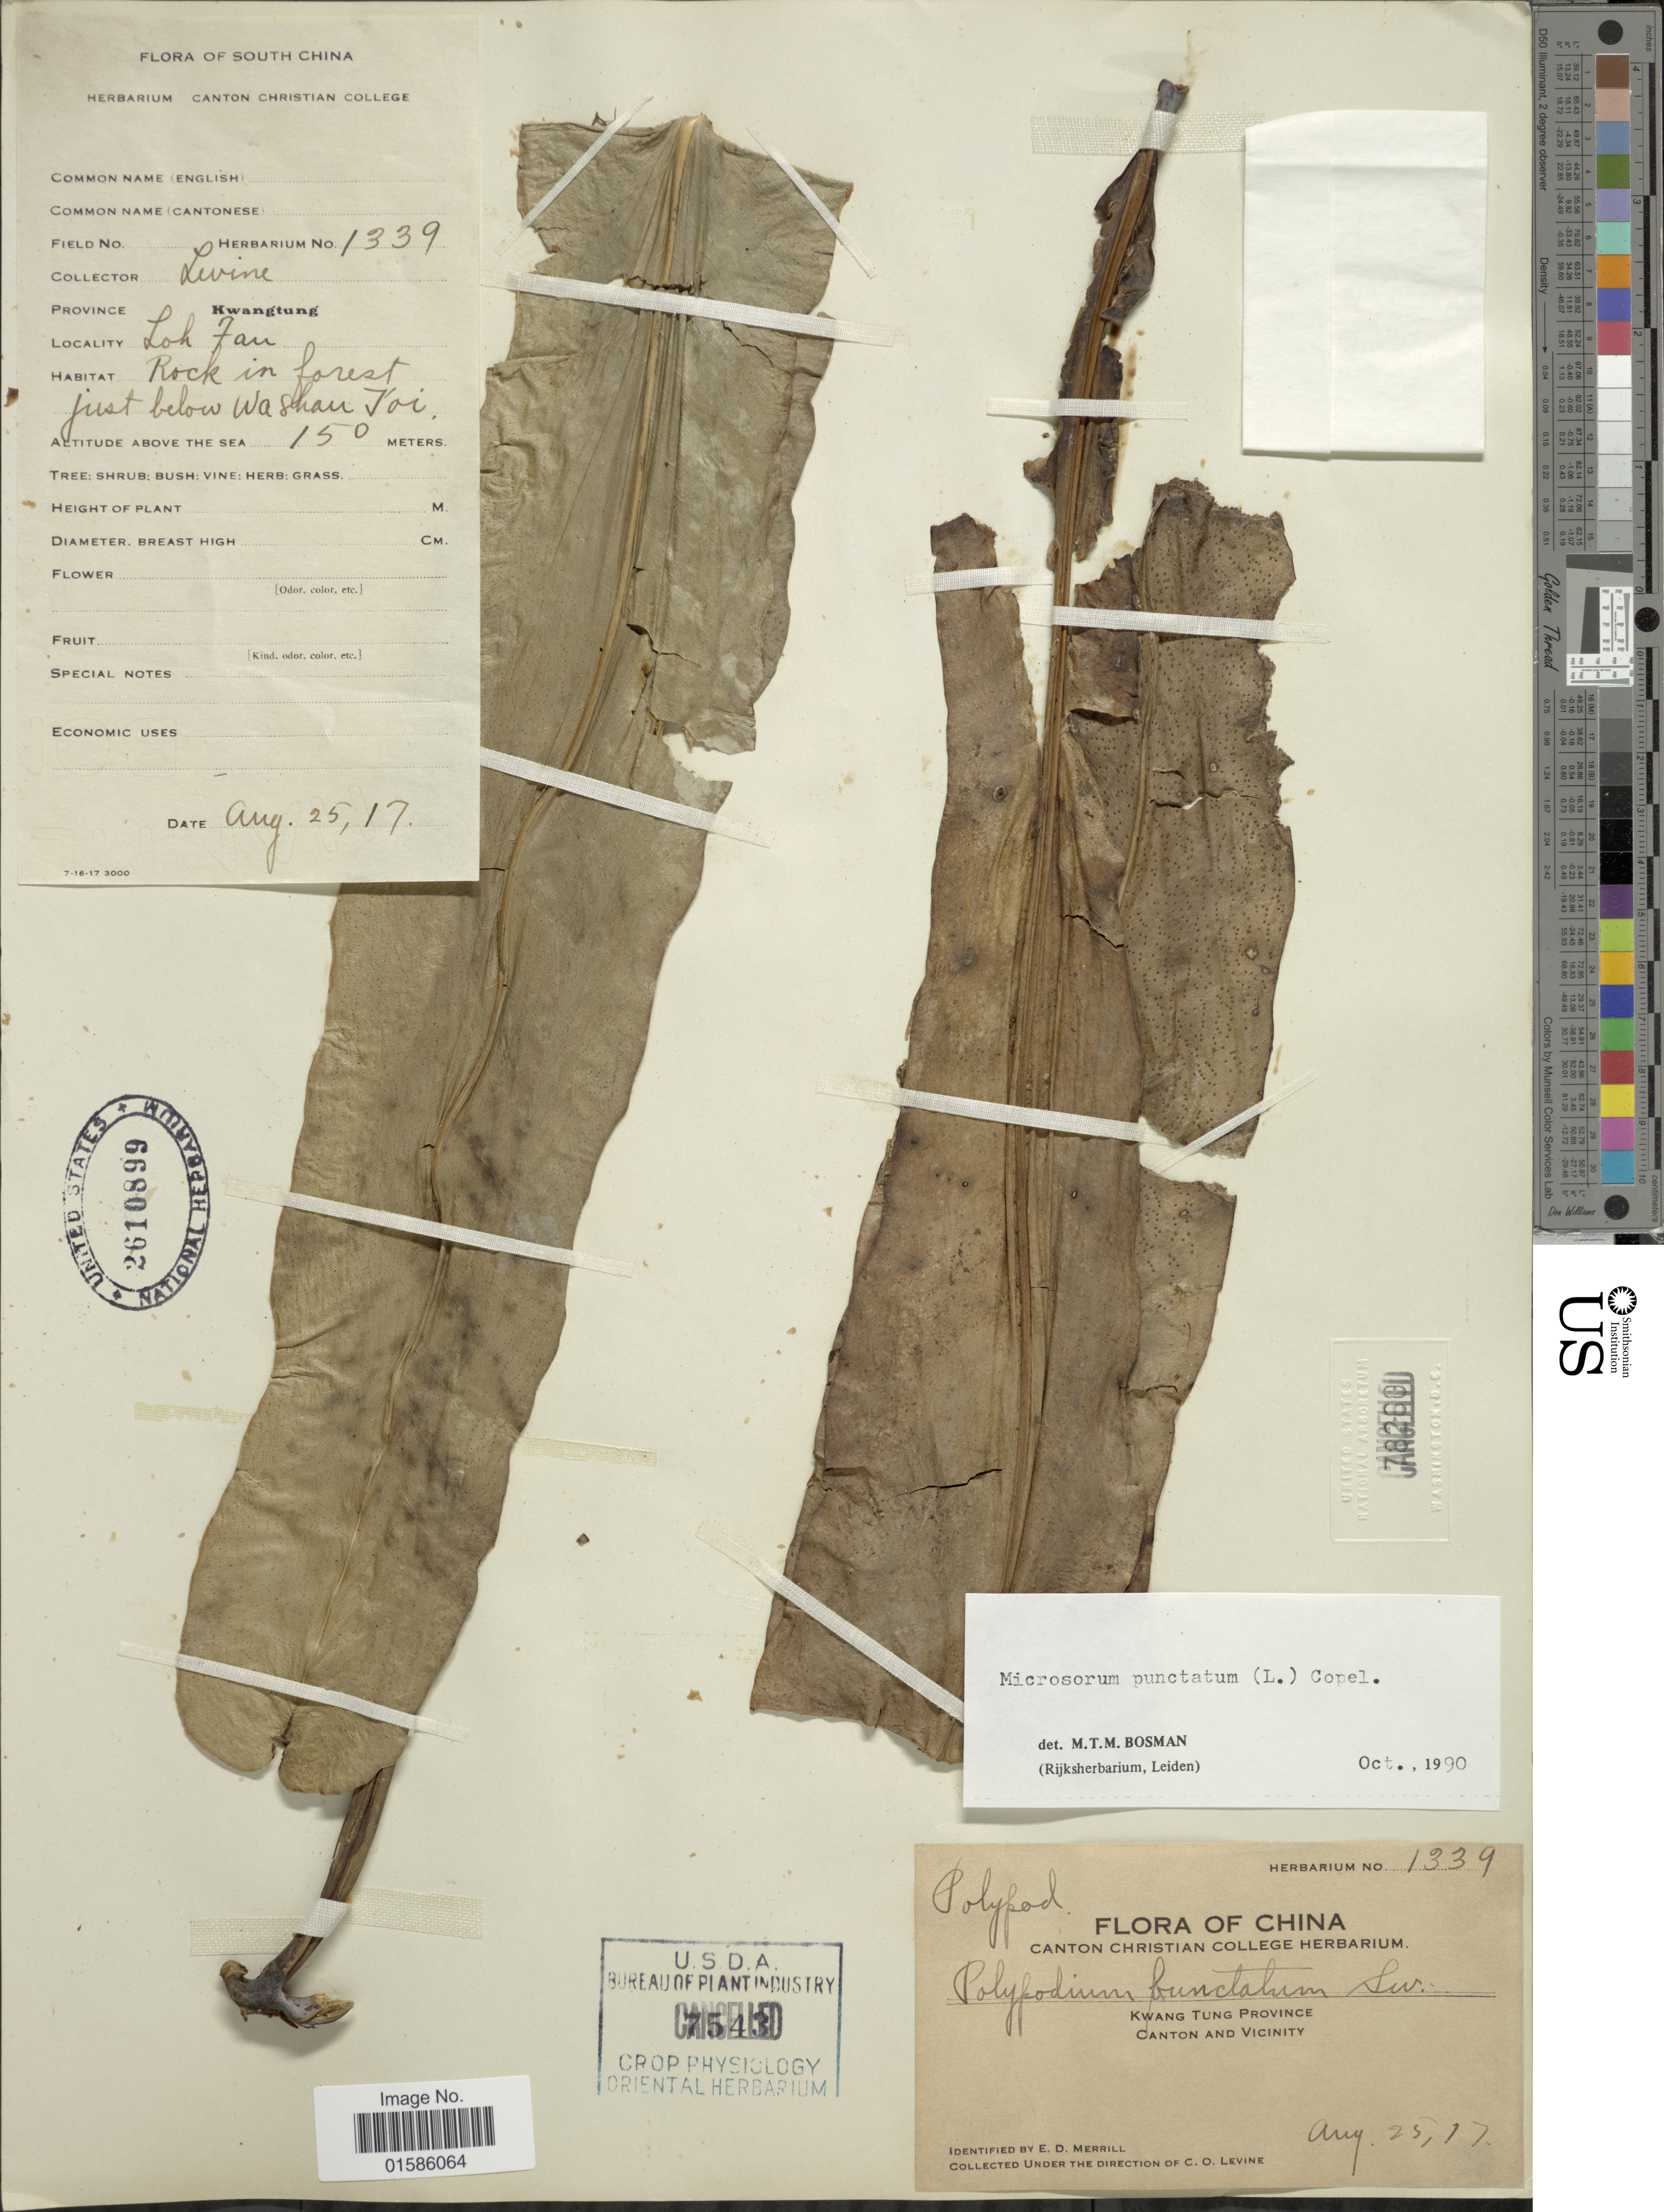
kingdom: Plantae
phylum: Tracheophyta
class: Polypodiopsida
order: Polypodiales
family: Polypodiaceae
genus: Microsorum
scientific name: Microsorum punctatum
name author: (L.) Copel.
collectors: -. Levine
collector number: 1339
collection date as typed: Transcribed d/m/y: 25/8/17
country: China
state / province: Guangdong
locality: South China, Province, Kwangtung, Loh Fau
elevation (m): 150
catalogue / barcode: US 2610899